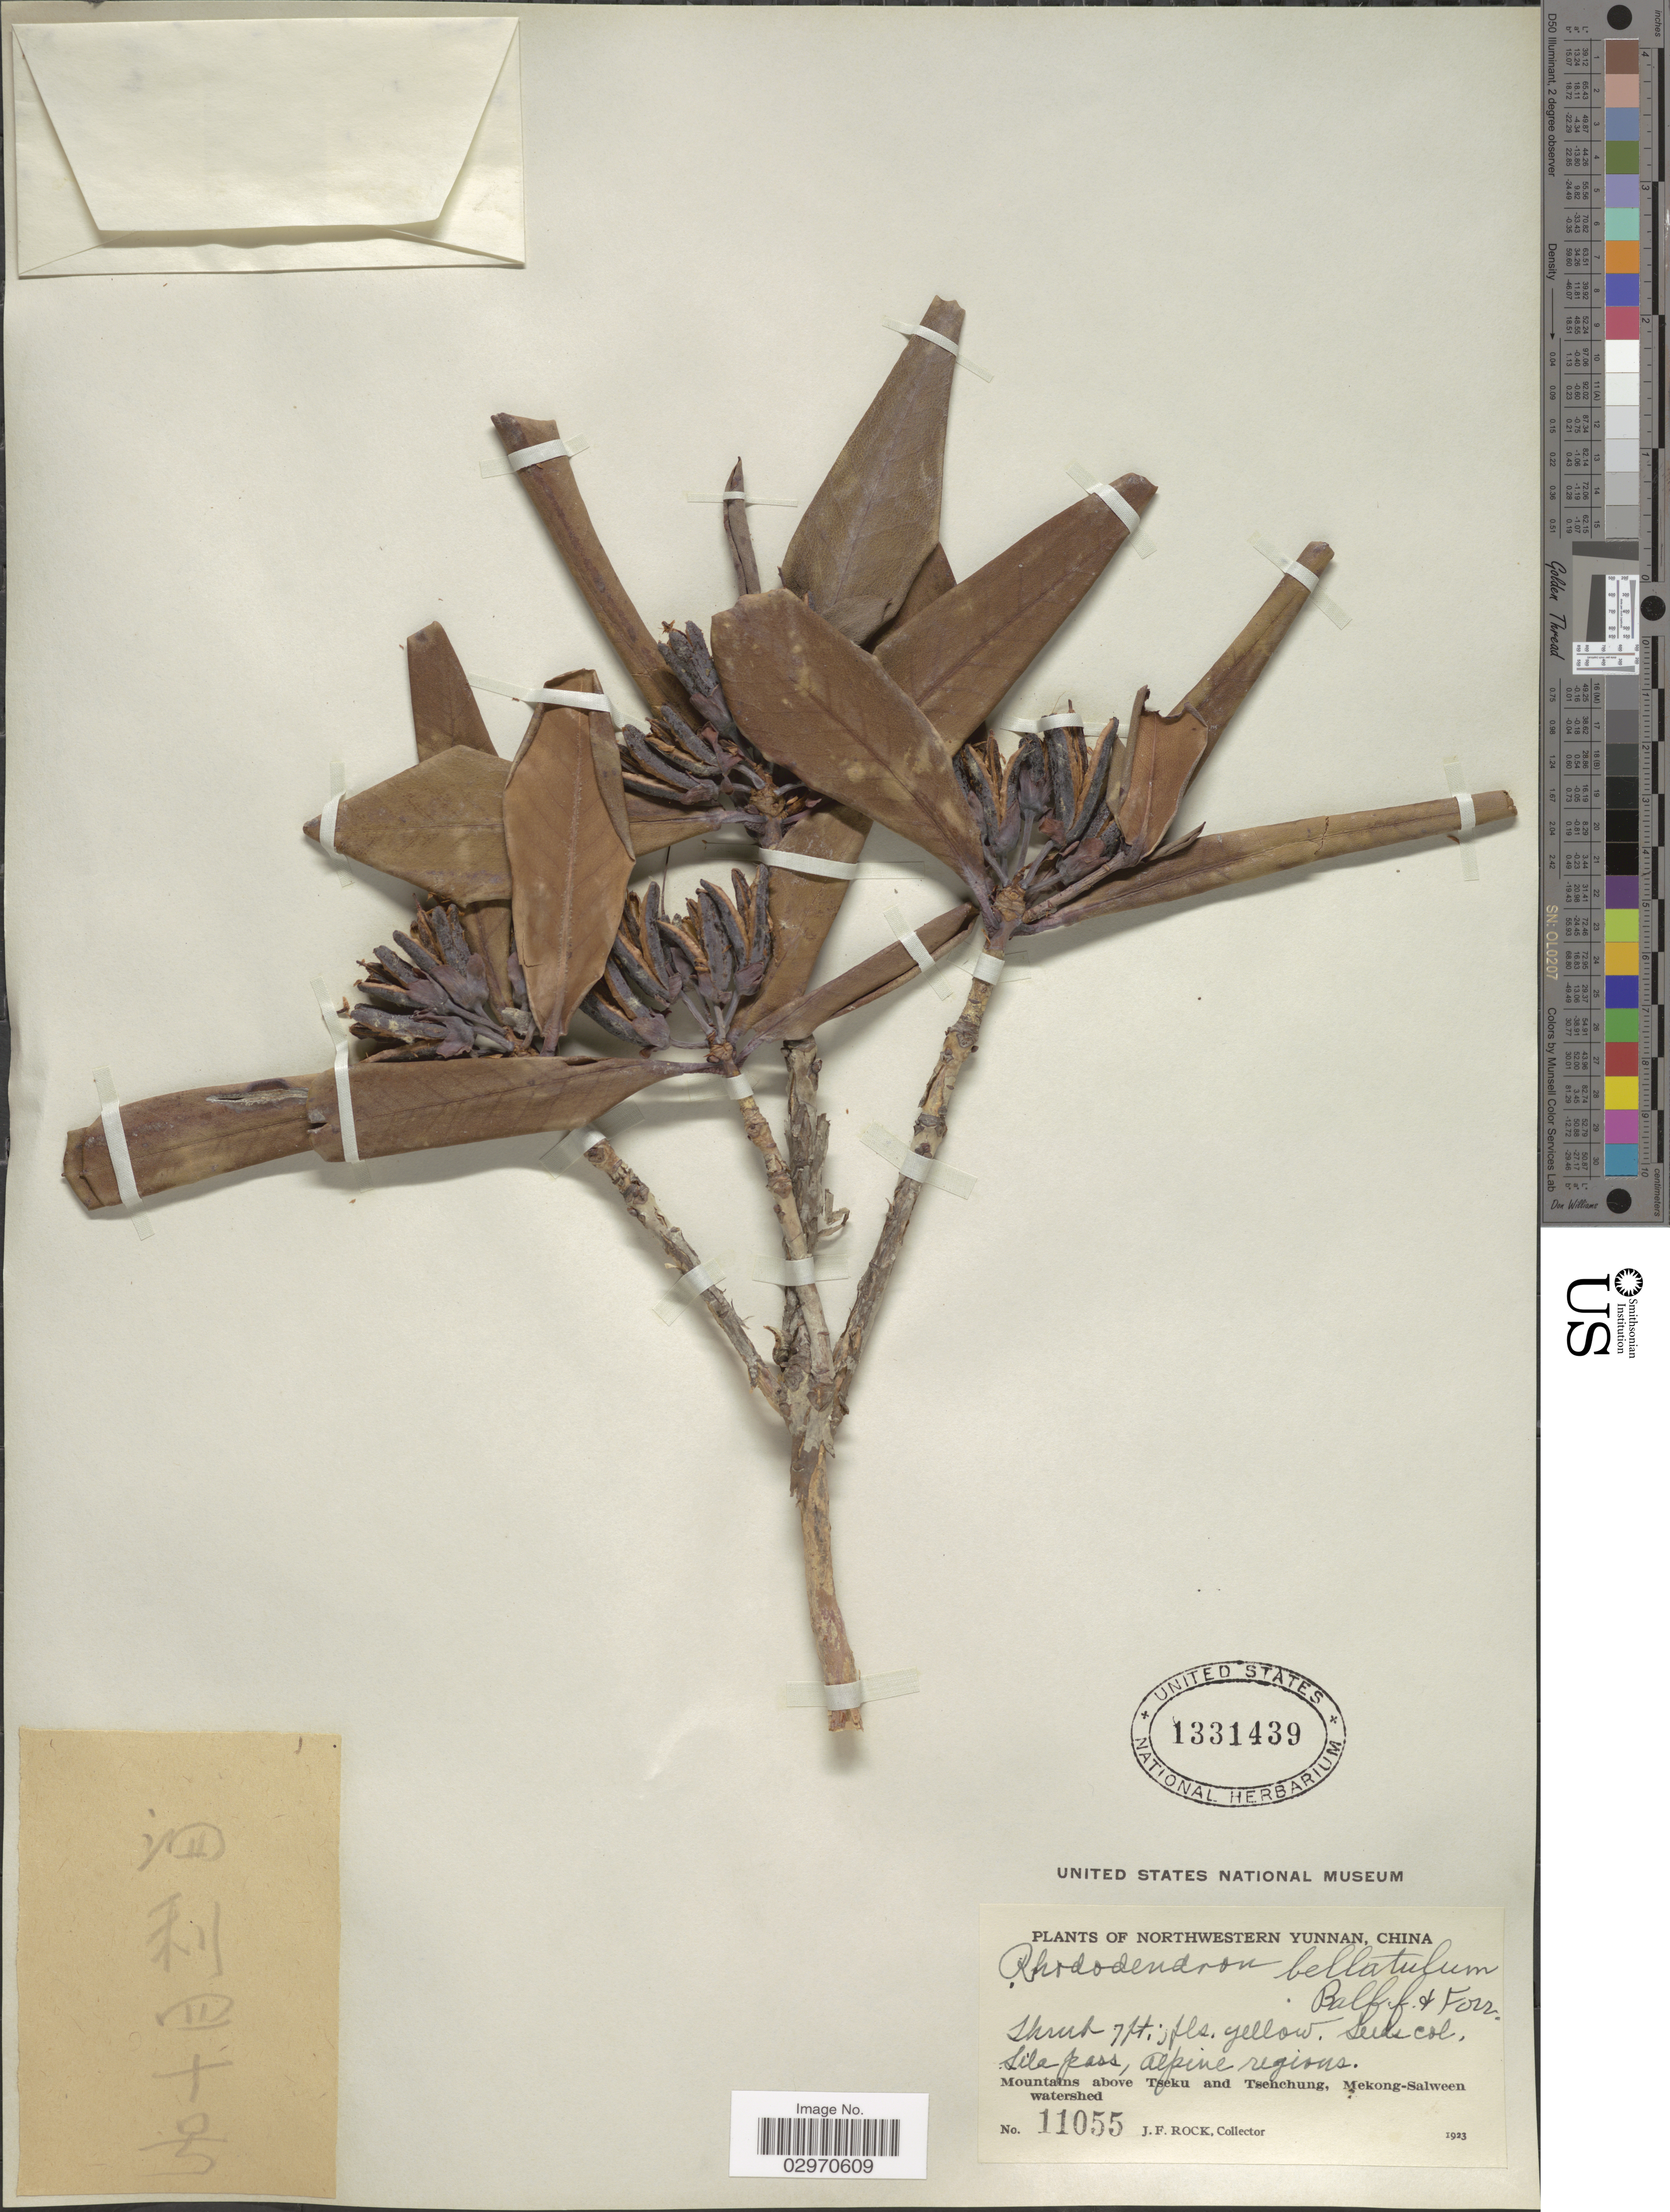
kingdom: Plantae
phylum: Tracheophyta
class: Magnoliopsida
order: Ericales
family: Ericaceae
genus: Rhododendron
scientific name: Rhododendron eclecteum var. bellatulum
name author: Tagg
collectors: J. Rock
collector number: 11055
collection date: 1923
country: China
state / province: Yunnan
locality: Northwestern Yunnan. Sila Pass, Alpine regions. Mountains above Tseku and Tsehchung, Mekong-Salween watershed.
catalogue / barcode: US 1331439